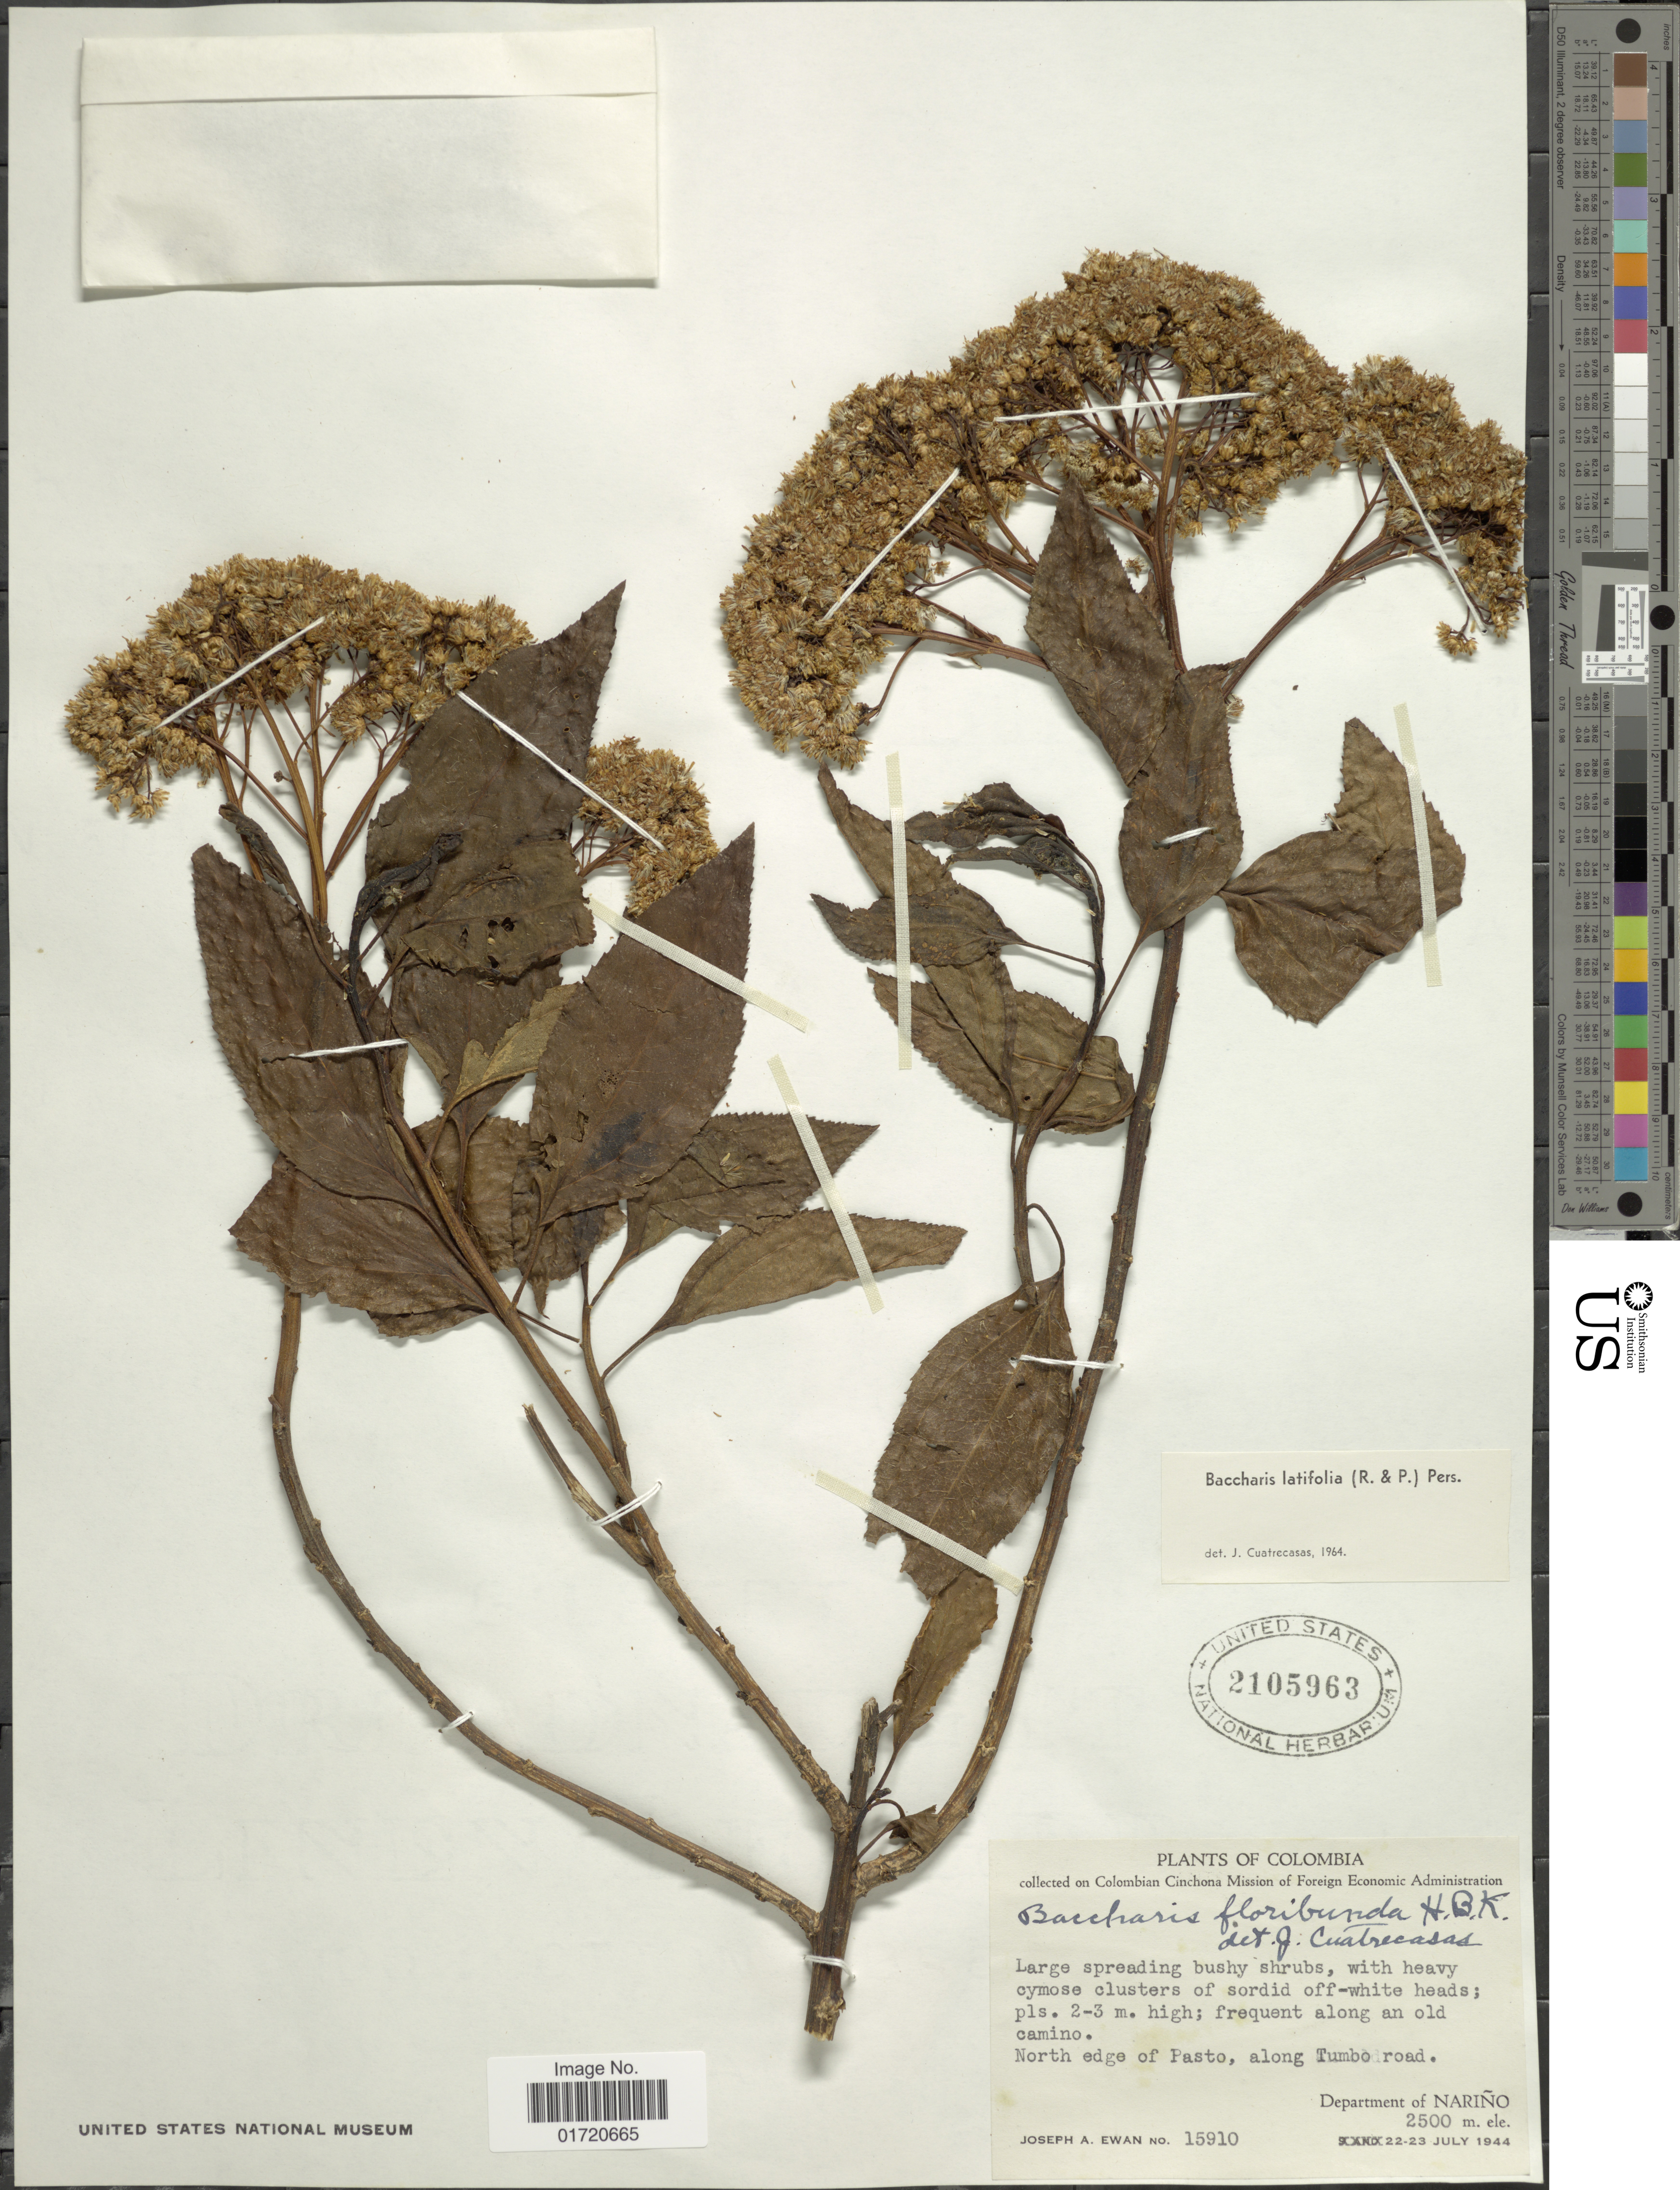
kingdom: Plantae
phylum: Tracheophyta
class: Magnoliopsida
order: Asterales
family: Asteraceae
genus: Baccharis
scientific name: Baccharis latifolia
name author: (Ruiz & Pav.) Pers.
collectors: J. A. Ewan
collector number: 15910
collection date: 1944-07-22/1944-07-23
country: Colombia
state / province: Nariño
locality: North edge of Pasto, along Tumbo road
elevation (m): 2500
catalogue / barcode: US 2105963